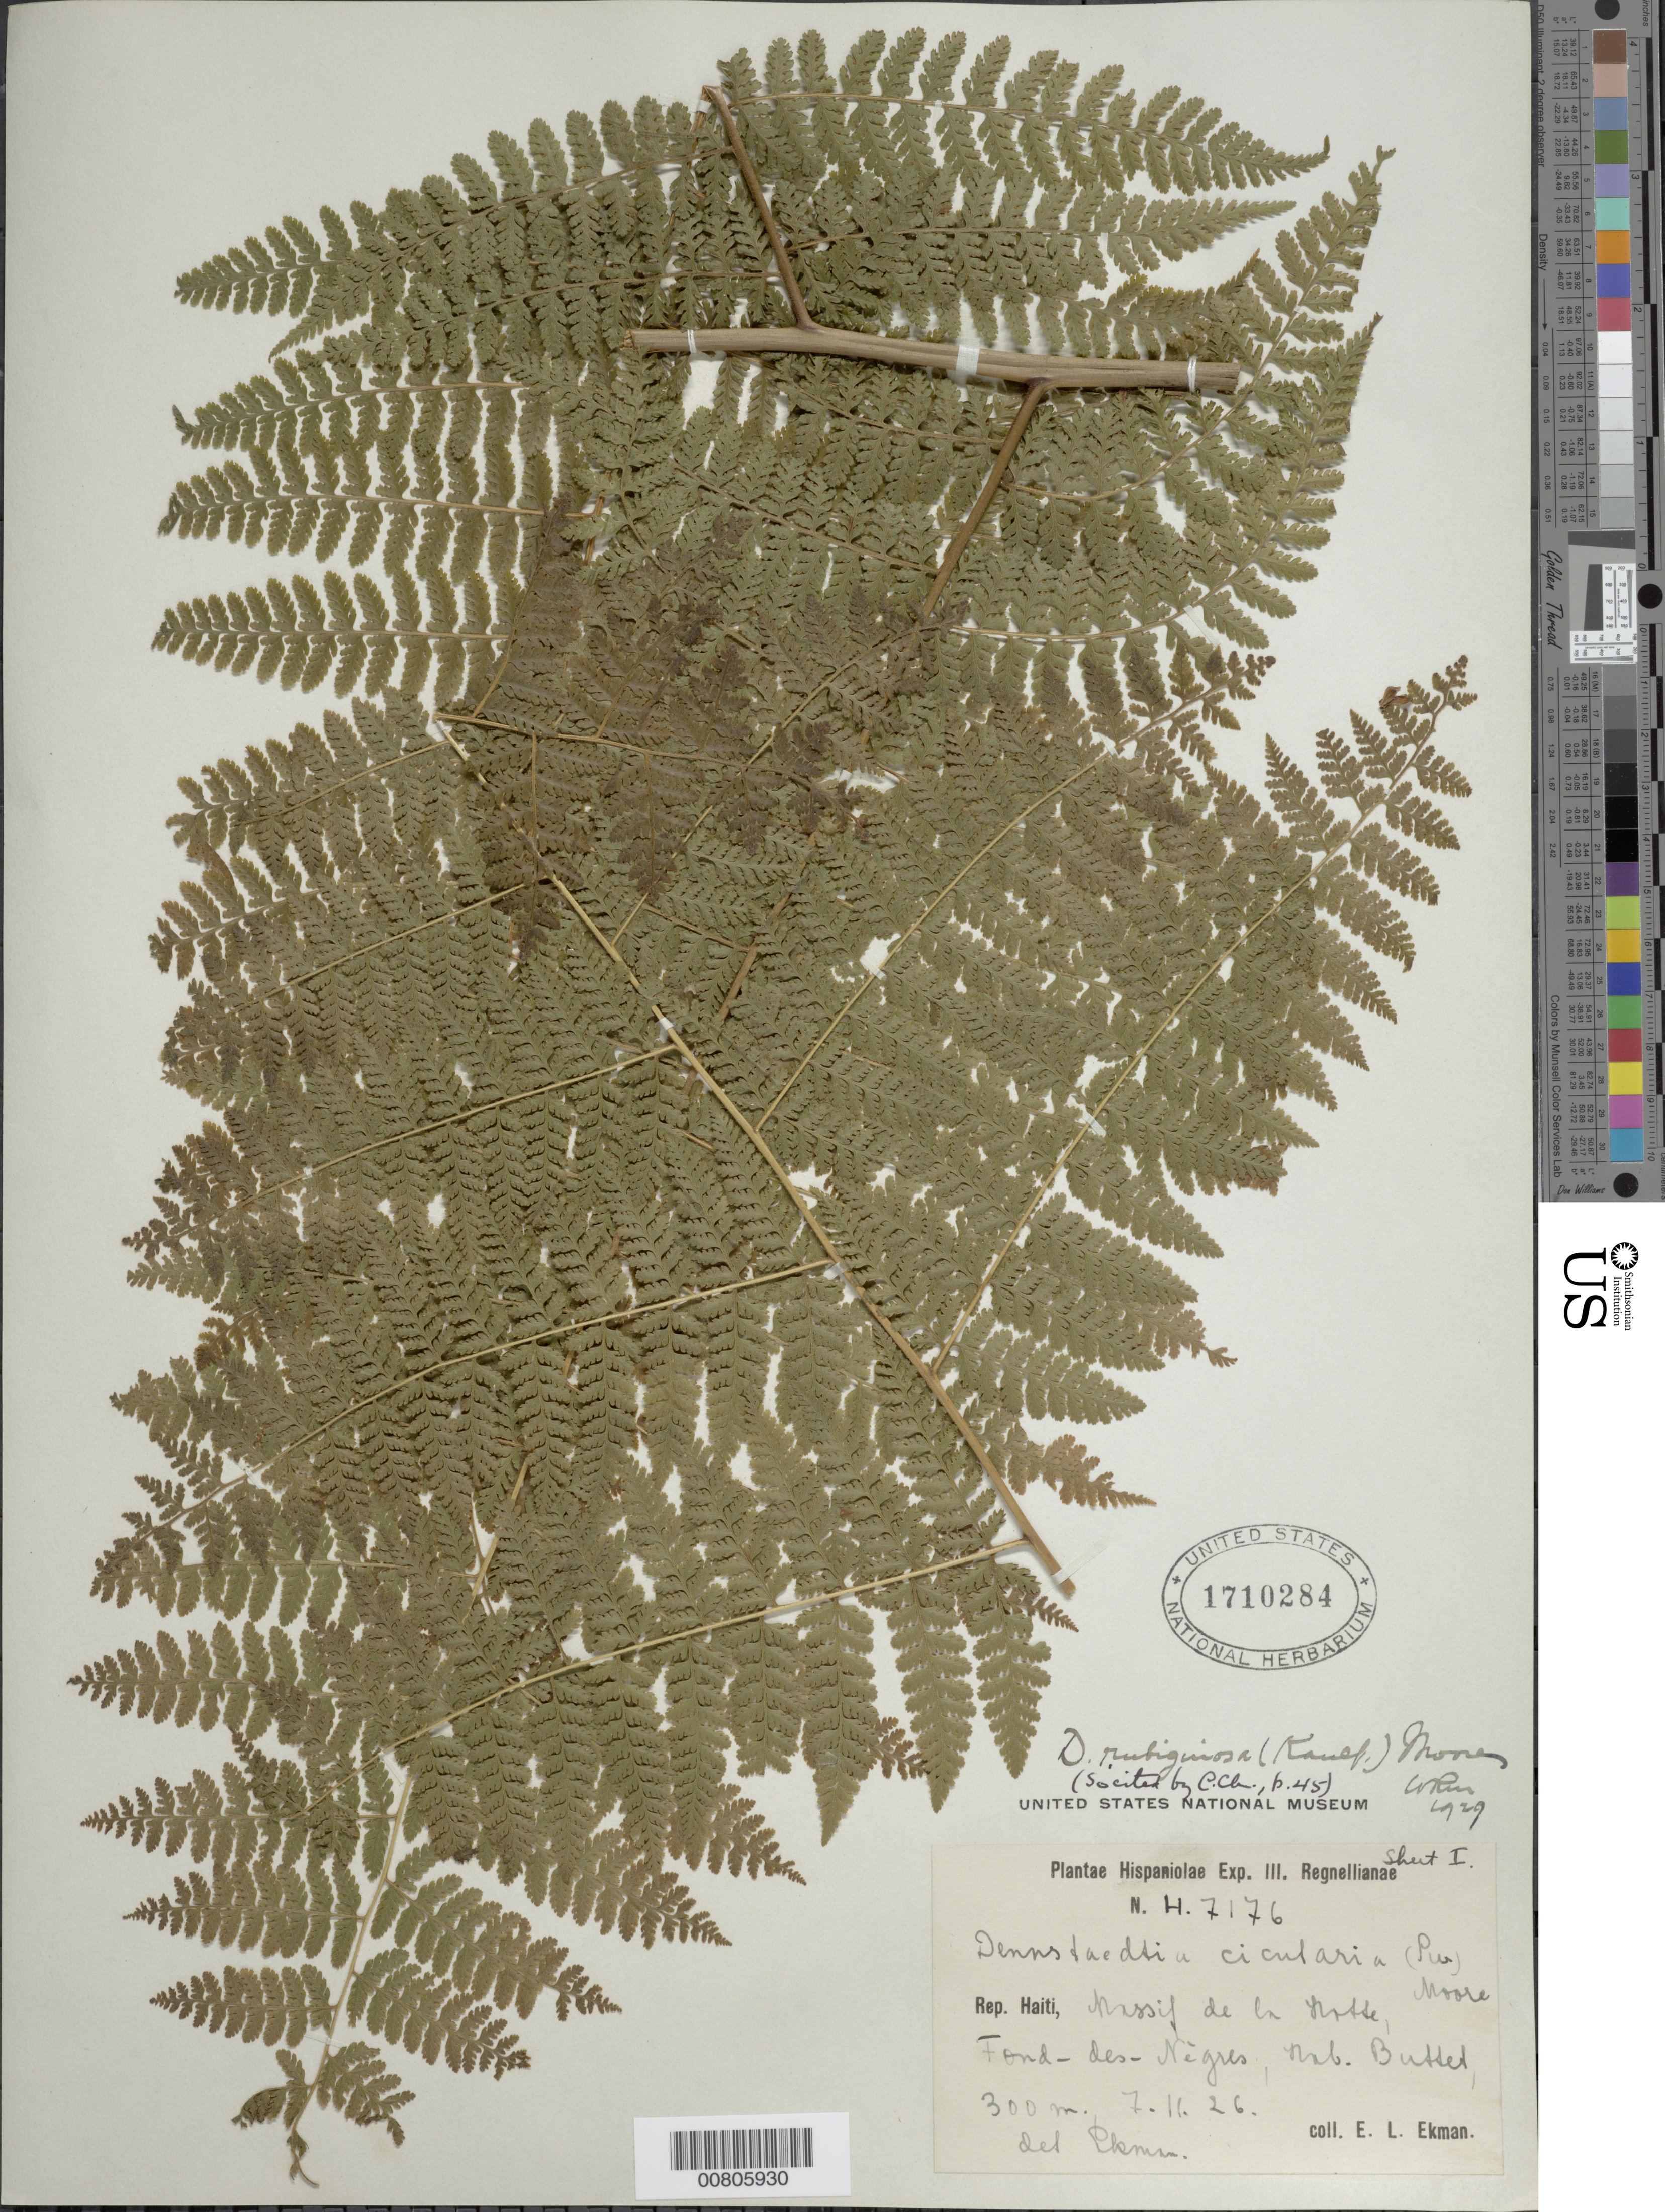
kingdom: Plantae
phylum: Tracheophyta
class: Polypodiopsida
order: Polypodiales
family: Dennstaedtiaceae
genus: Dennstaedtia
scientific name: Dennstaedtia cicutaria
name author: (Sw.) T. Moore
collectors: E. L. Ekman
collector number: H 7176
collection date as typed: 07 Nov 1926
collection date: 1926-11-07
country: Haiti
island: Hispaniola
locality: Massif de la Hotte, Fond des Nègres, hab. Buttet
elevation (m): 300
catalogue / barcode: US 1710284